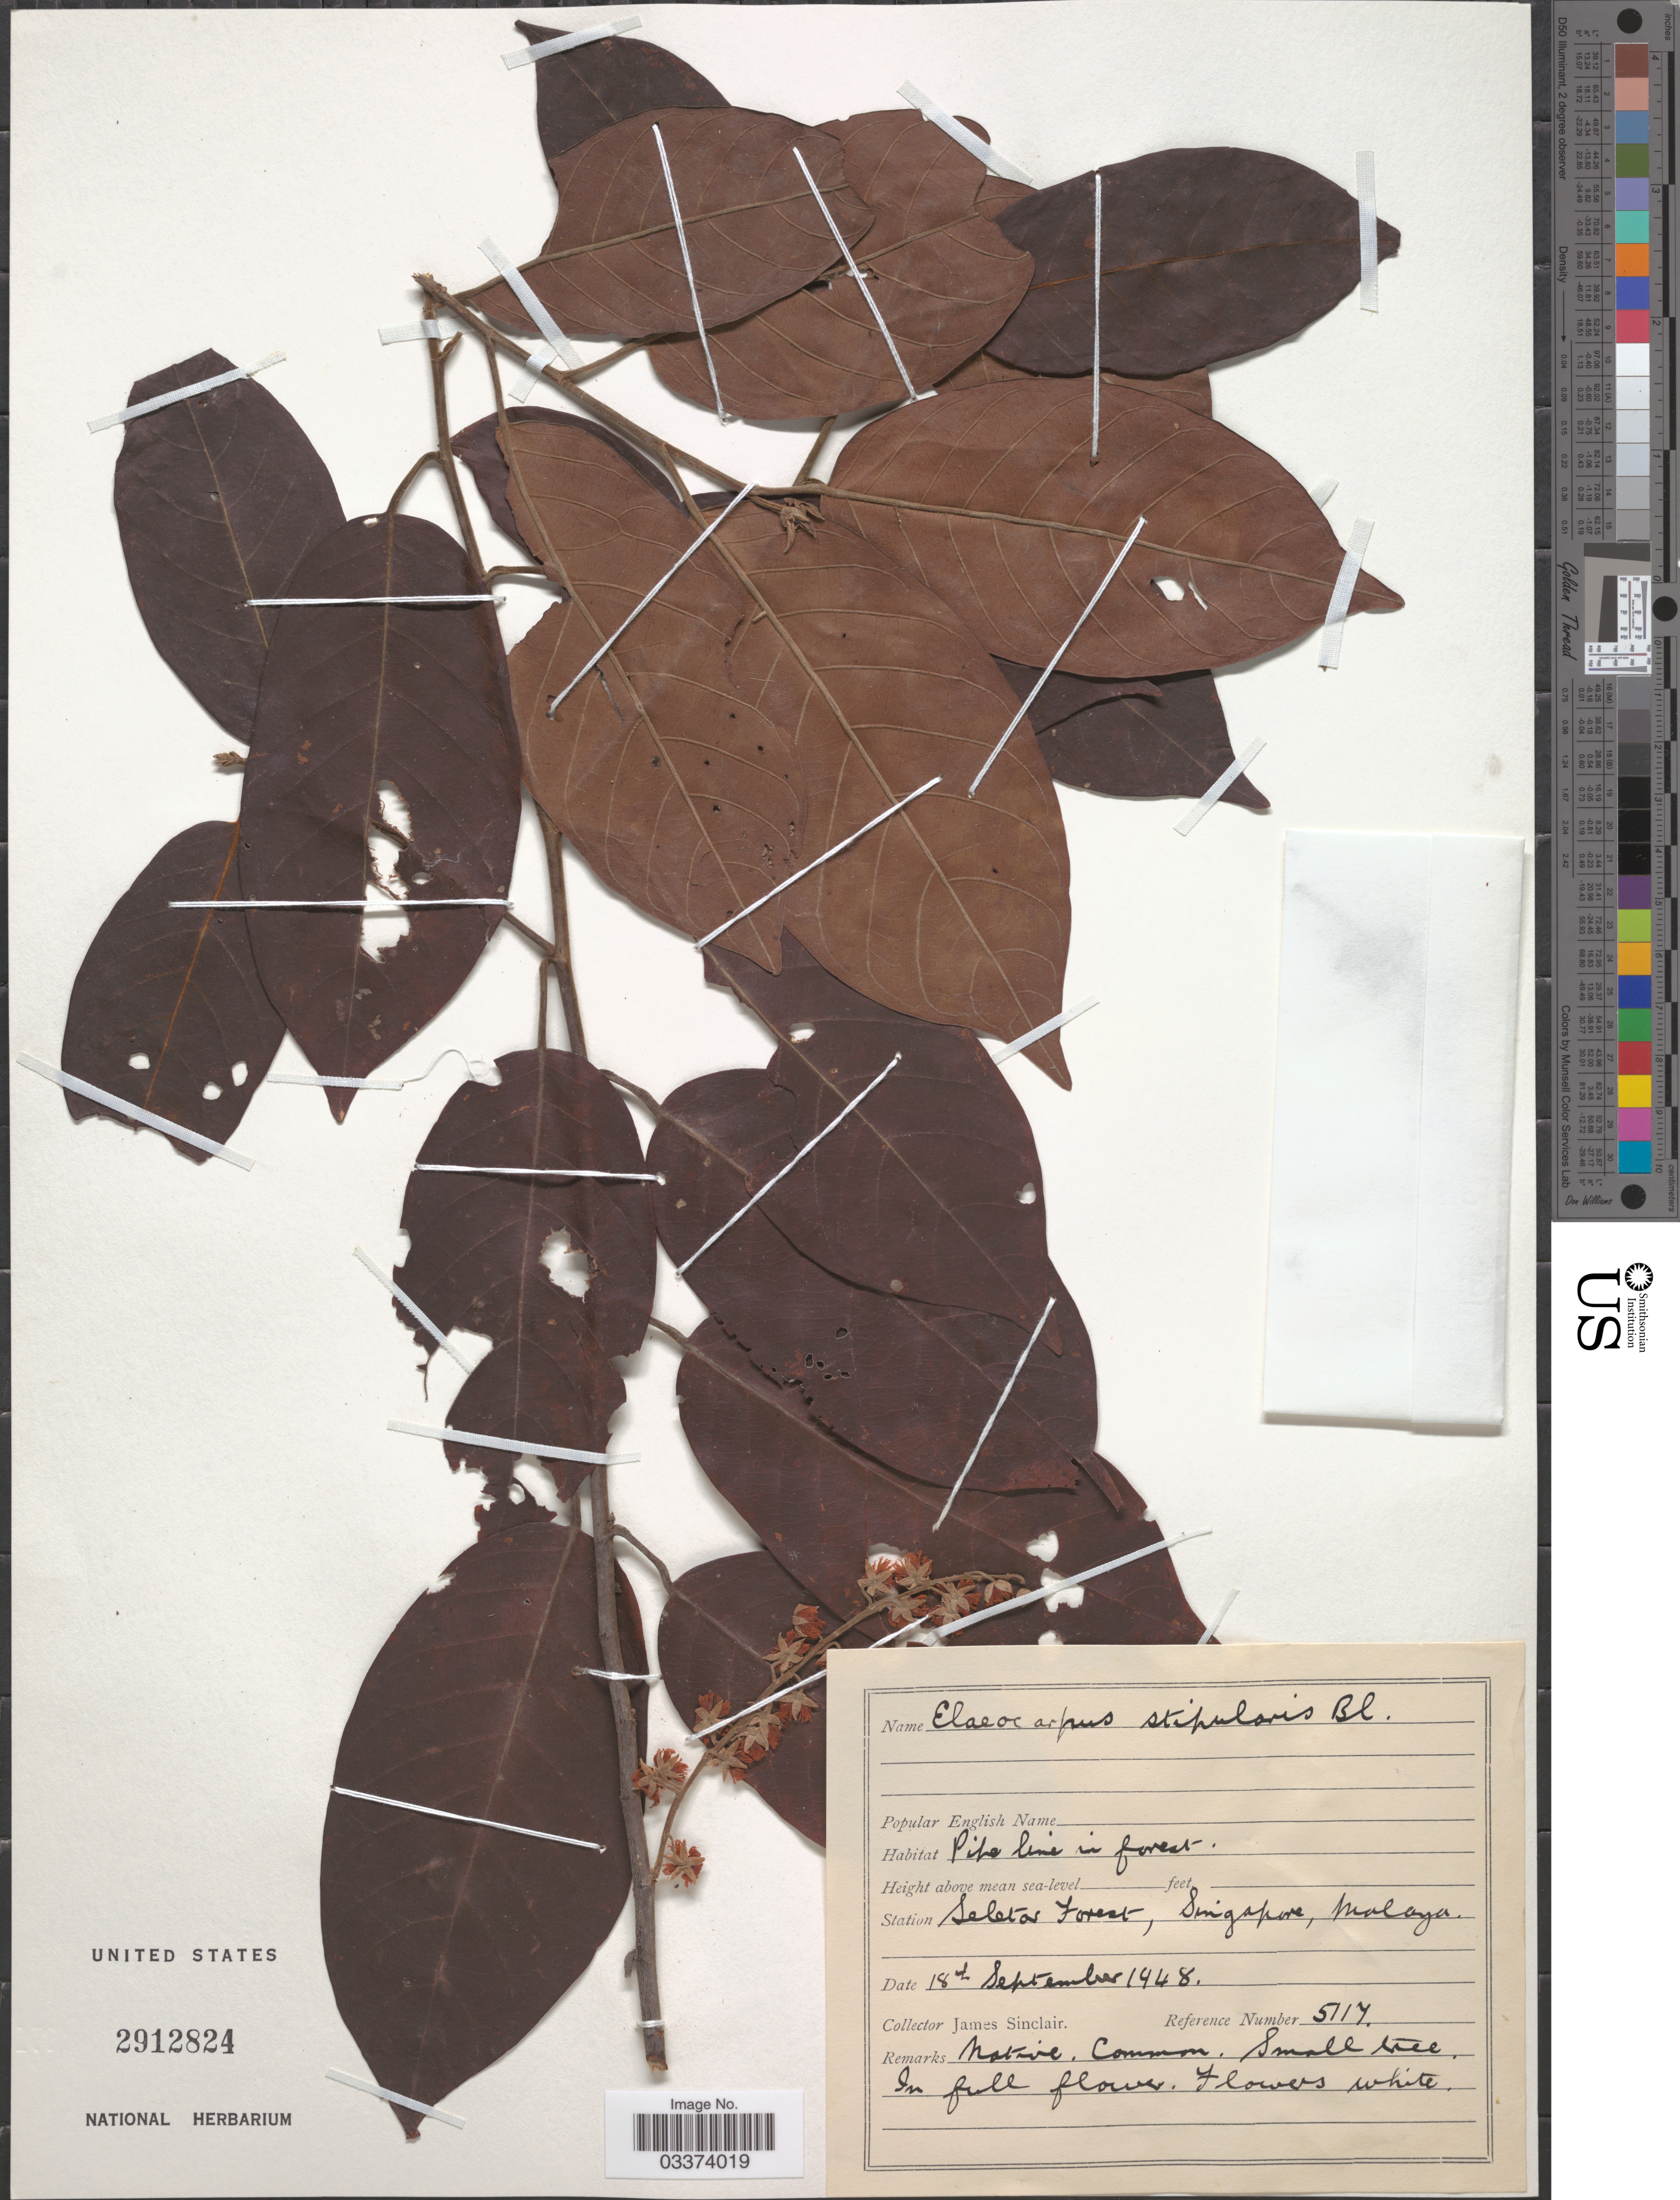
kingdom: Plantae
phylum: Tracheophyta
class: Magnoliopsida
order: Oxalidales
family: Elaeocarpaceae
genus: Elaeocarpus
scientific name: Elaeocarpus stipularis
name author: Blume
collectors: J. Sinclair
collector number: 5117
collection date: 1948-09-18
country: Singapore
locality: Station Seletor Forest, Malaya.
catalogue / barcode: US 2912824